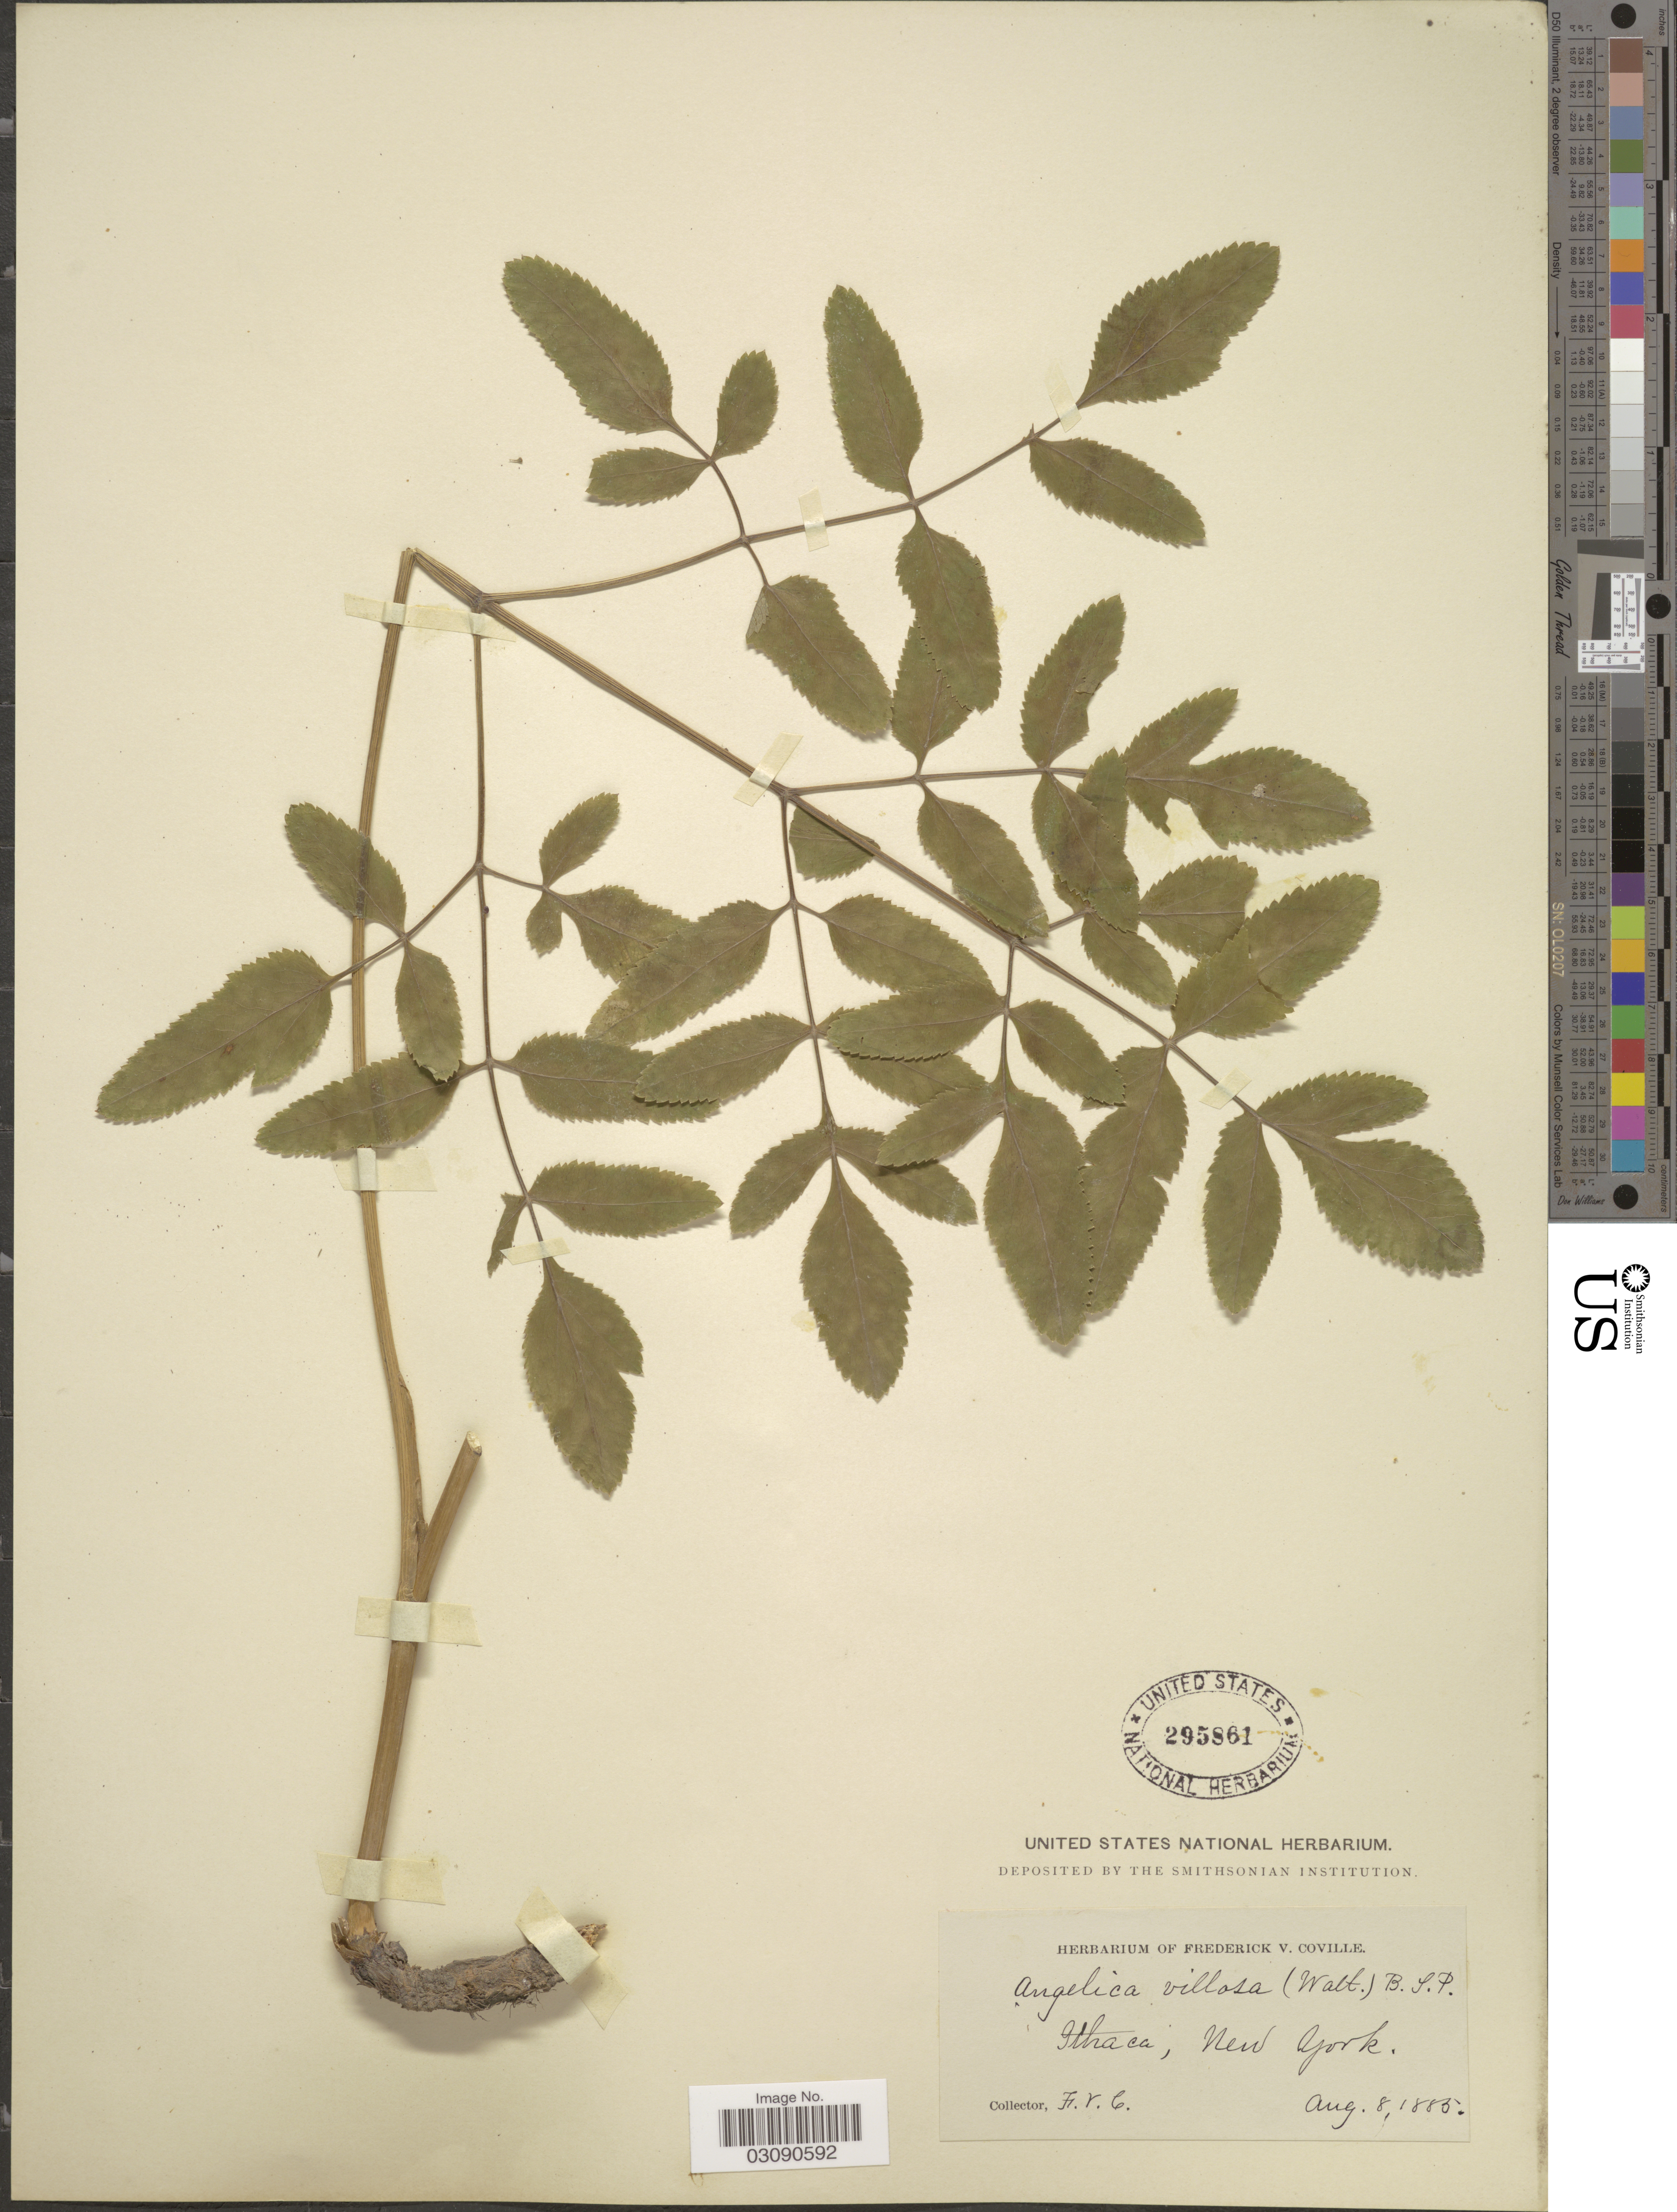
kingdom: Plantae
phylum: Tracheophyta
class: Magnoliopsida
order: Apiales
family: Apiaceae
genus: Angelica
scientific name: Angelica venenosa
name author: (Greenway) Fernald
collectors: F. V. Coville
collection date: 1885-08-08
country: United States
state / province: New York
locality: Ithaca.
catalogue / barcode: US 295861